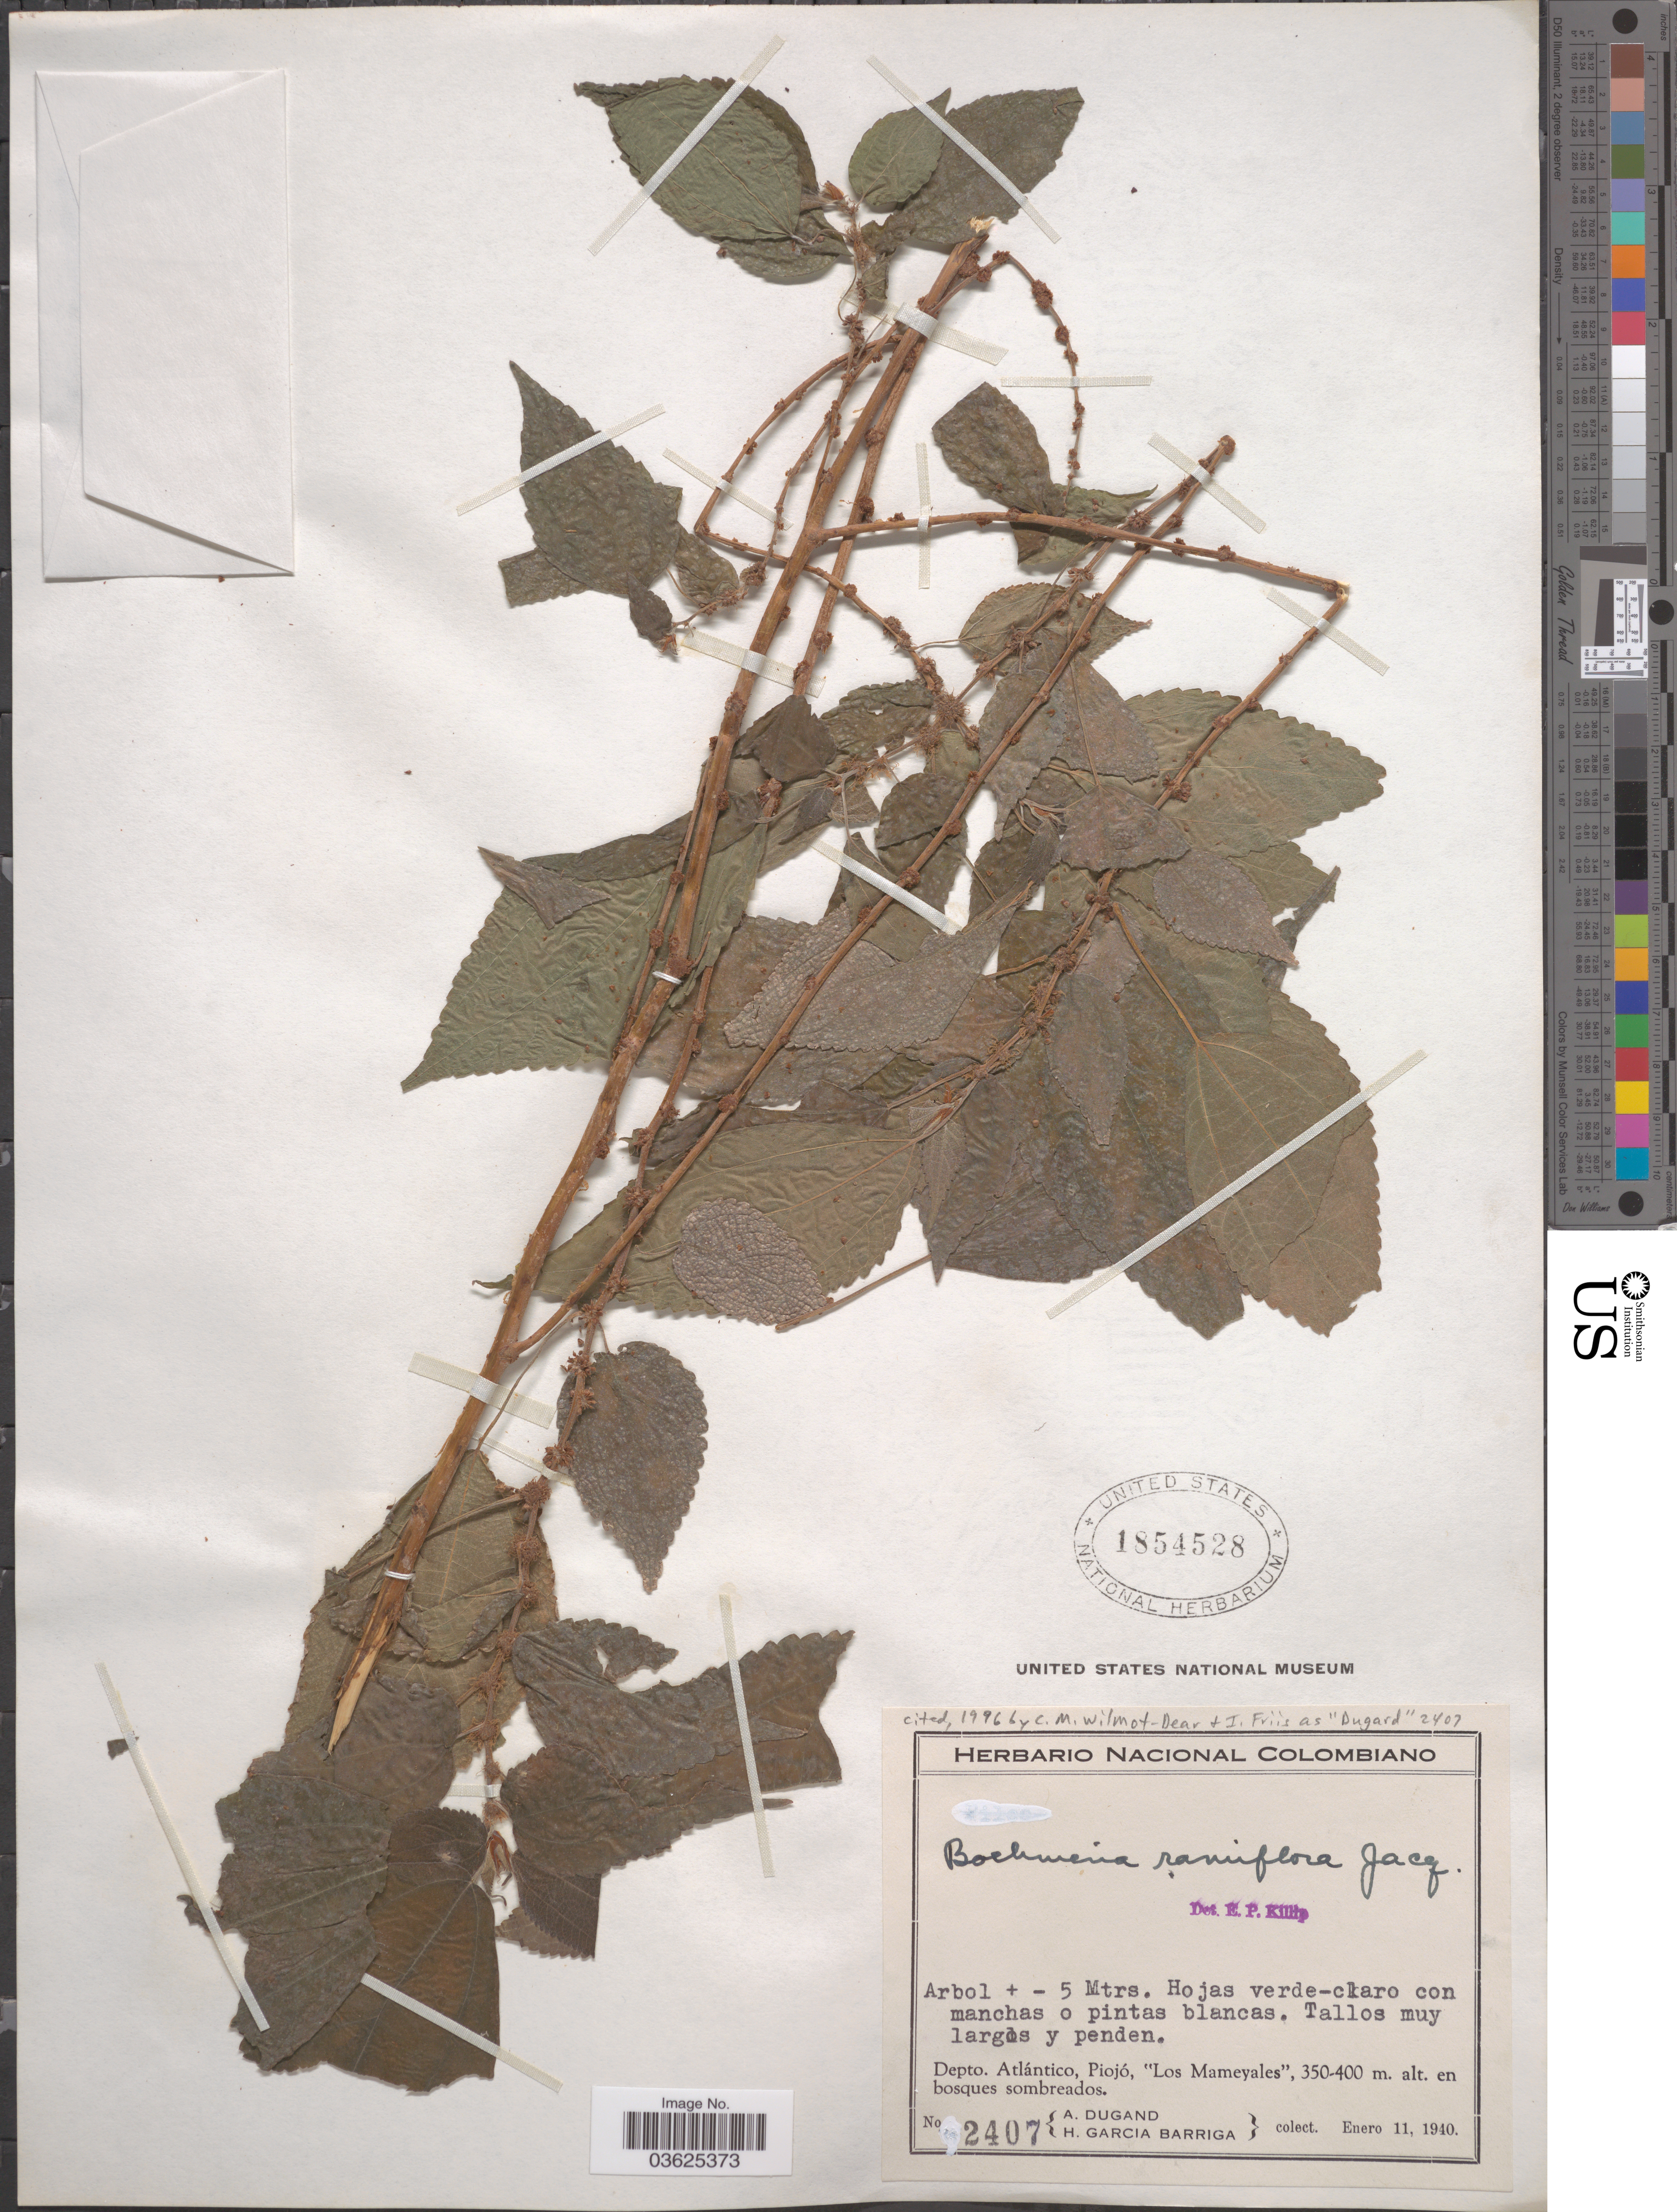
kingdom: Plantae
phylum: Tracheophyta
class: Magnoliopsida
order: Rosales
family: Urticaceae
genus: Boehmeria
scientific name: Boehmeria ramiflora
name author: Jacq.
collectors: A. Dugand & H. García Barriga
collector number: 2407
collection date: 1940-01-11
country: Colombia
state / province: Atlántico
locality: Depto. Atlántico, Piojó, "Los Mameyales".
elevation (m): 350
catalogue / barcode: US 1854528